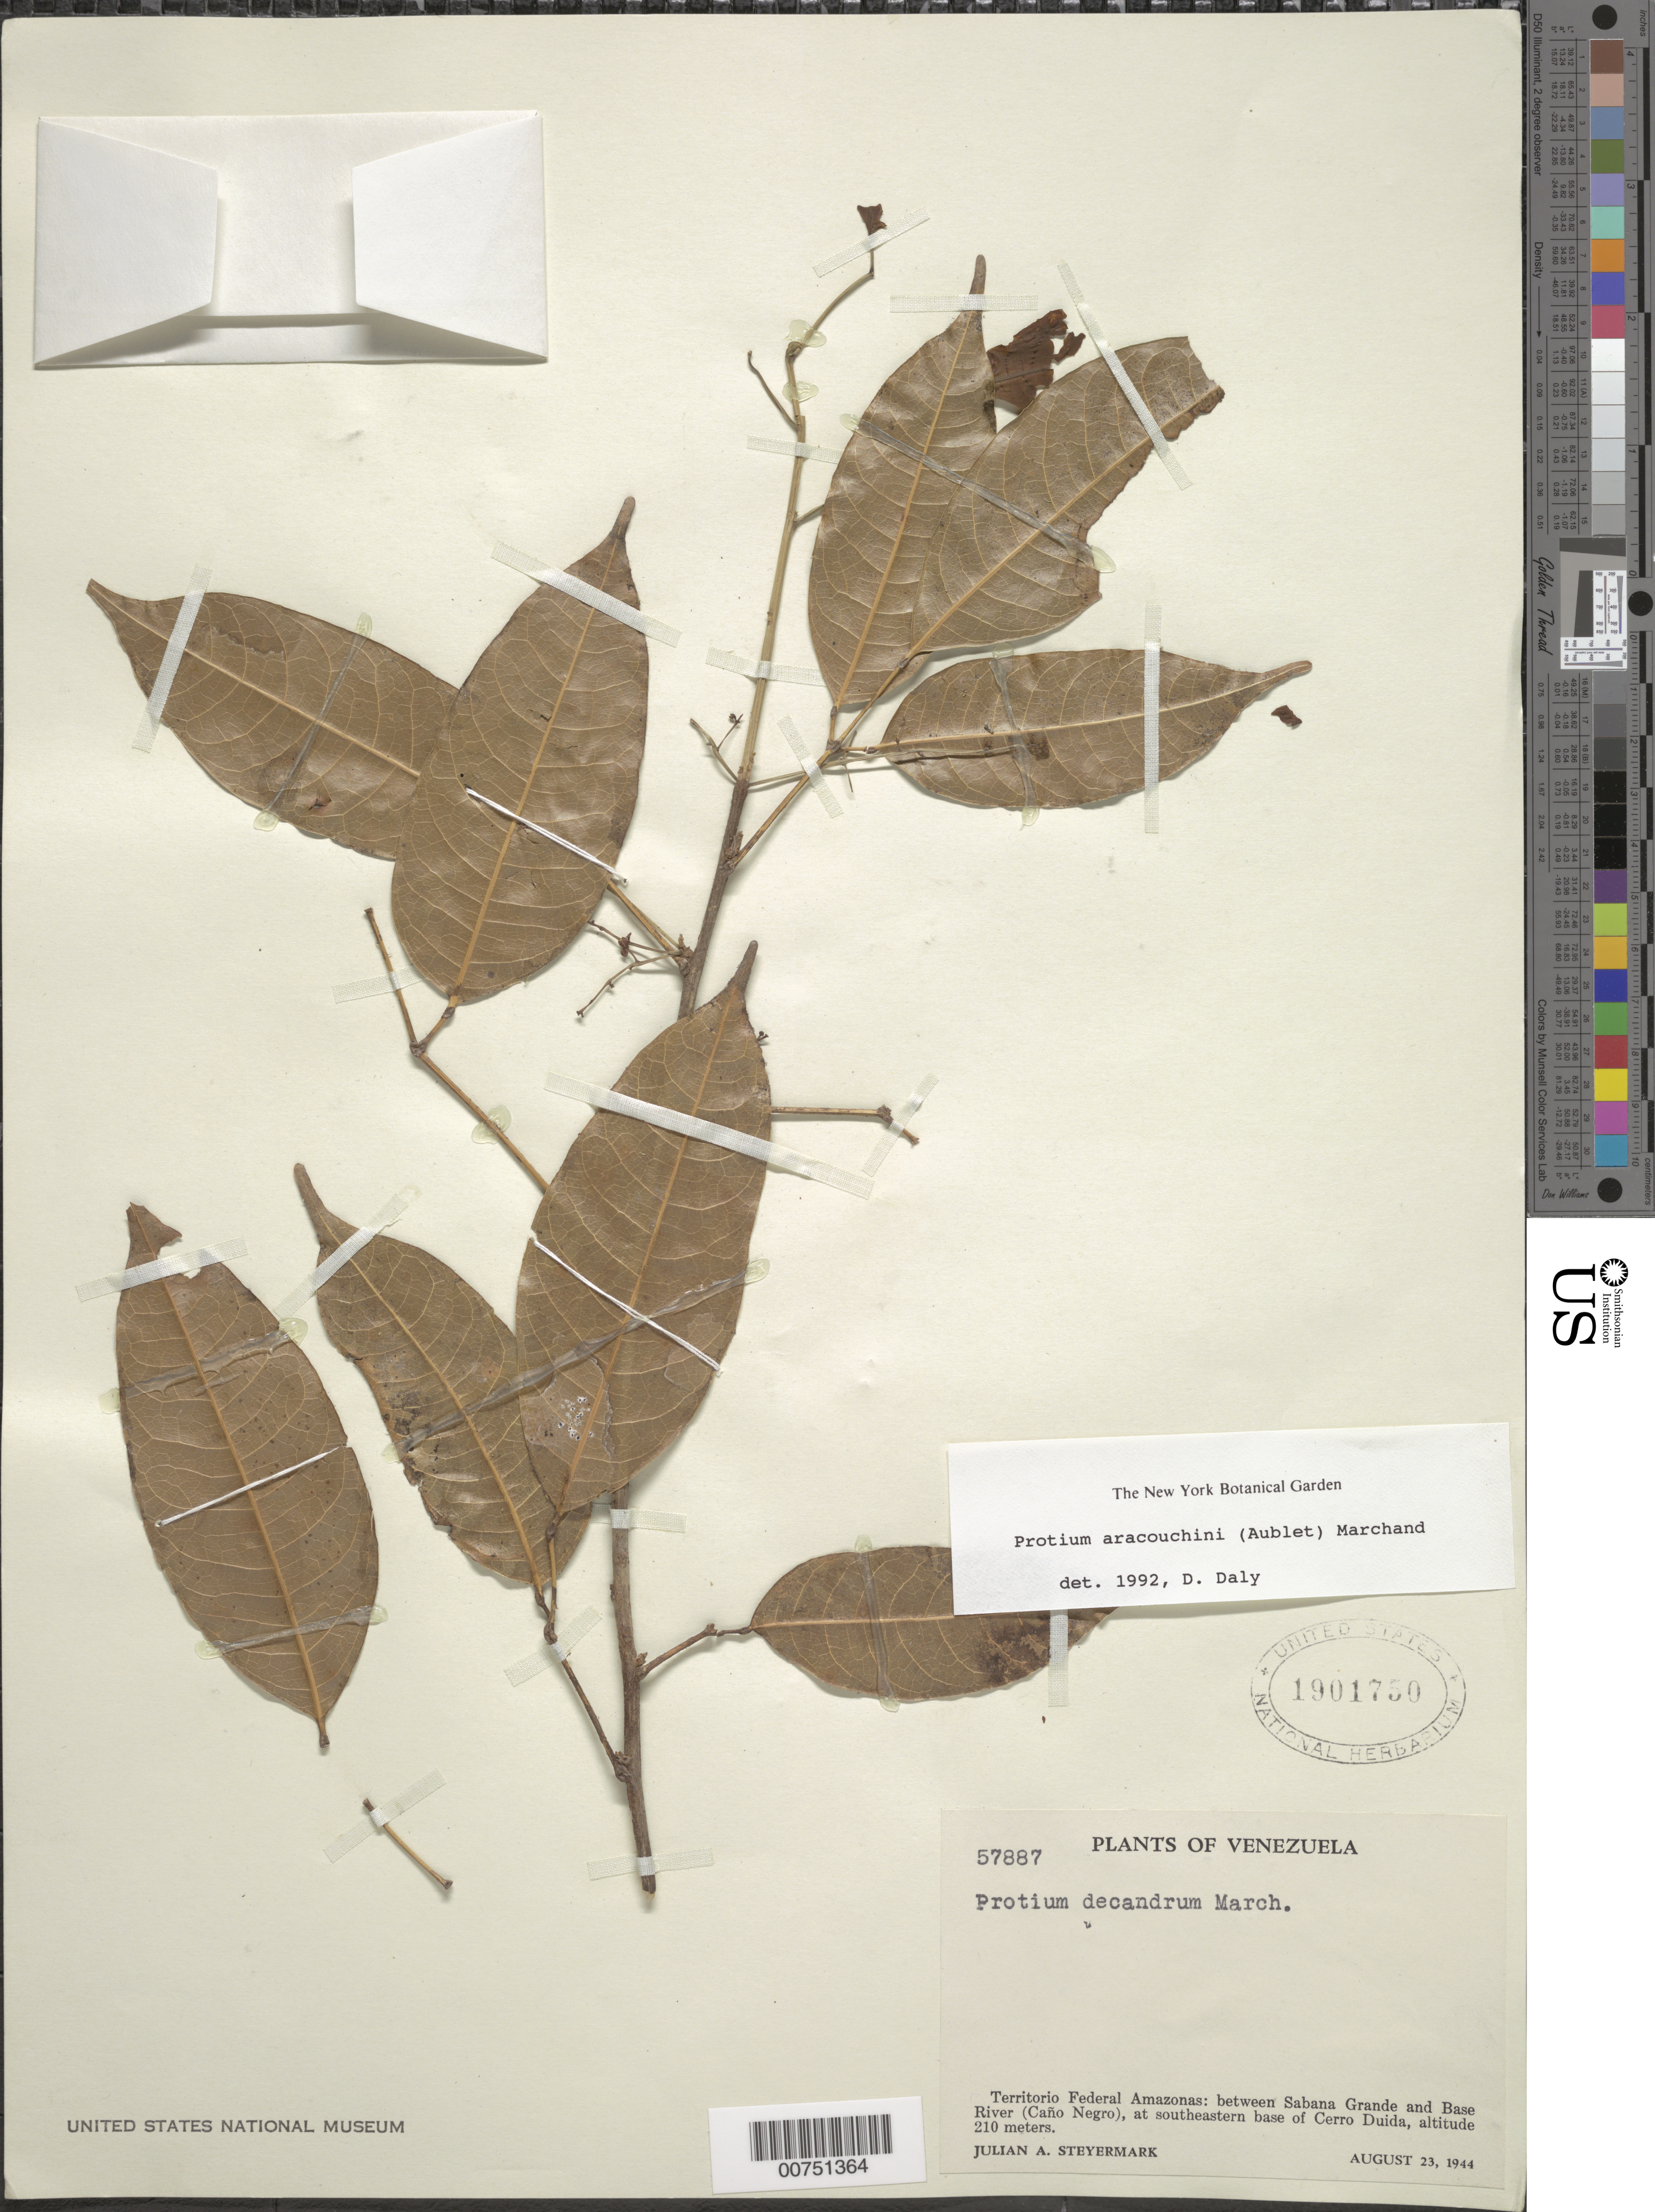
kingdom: Plantae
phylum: Tracheophyta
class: Magnoliopsida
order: Sapindales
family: Burseraceae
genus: Protium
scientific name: Protium aracouchini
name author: (Aubl.) Marchand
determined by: Daly, D. C.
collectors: J. Steyermark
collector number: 57887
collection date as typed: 23-Aug-44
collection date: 1944-08-23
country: Venezuela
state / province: Amazonas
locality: Sabana Grande to SE base of Cerro Duida; between Sabana Grande and Base River (Caño Grande)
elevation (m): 210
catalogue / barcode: US 1901750